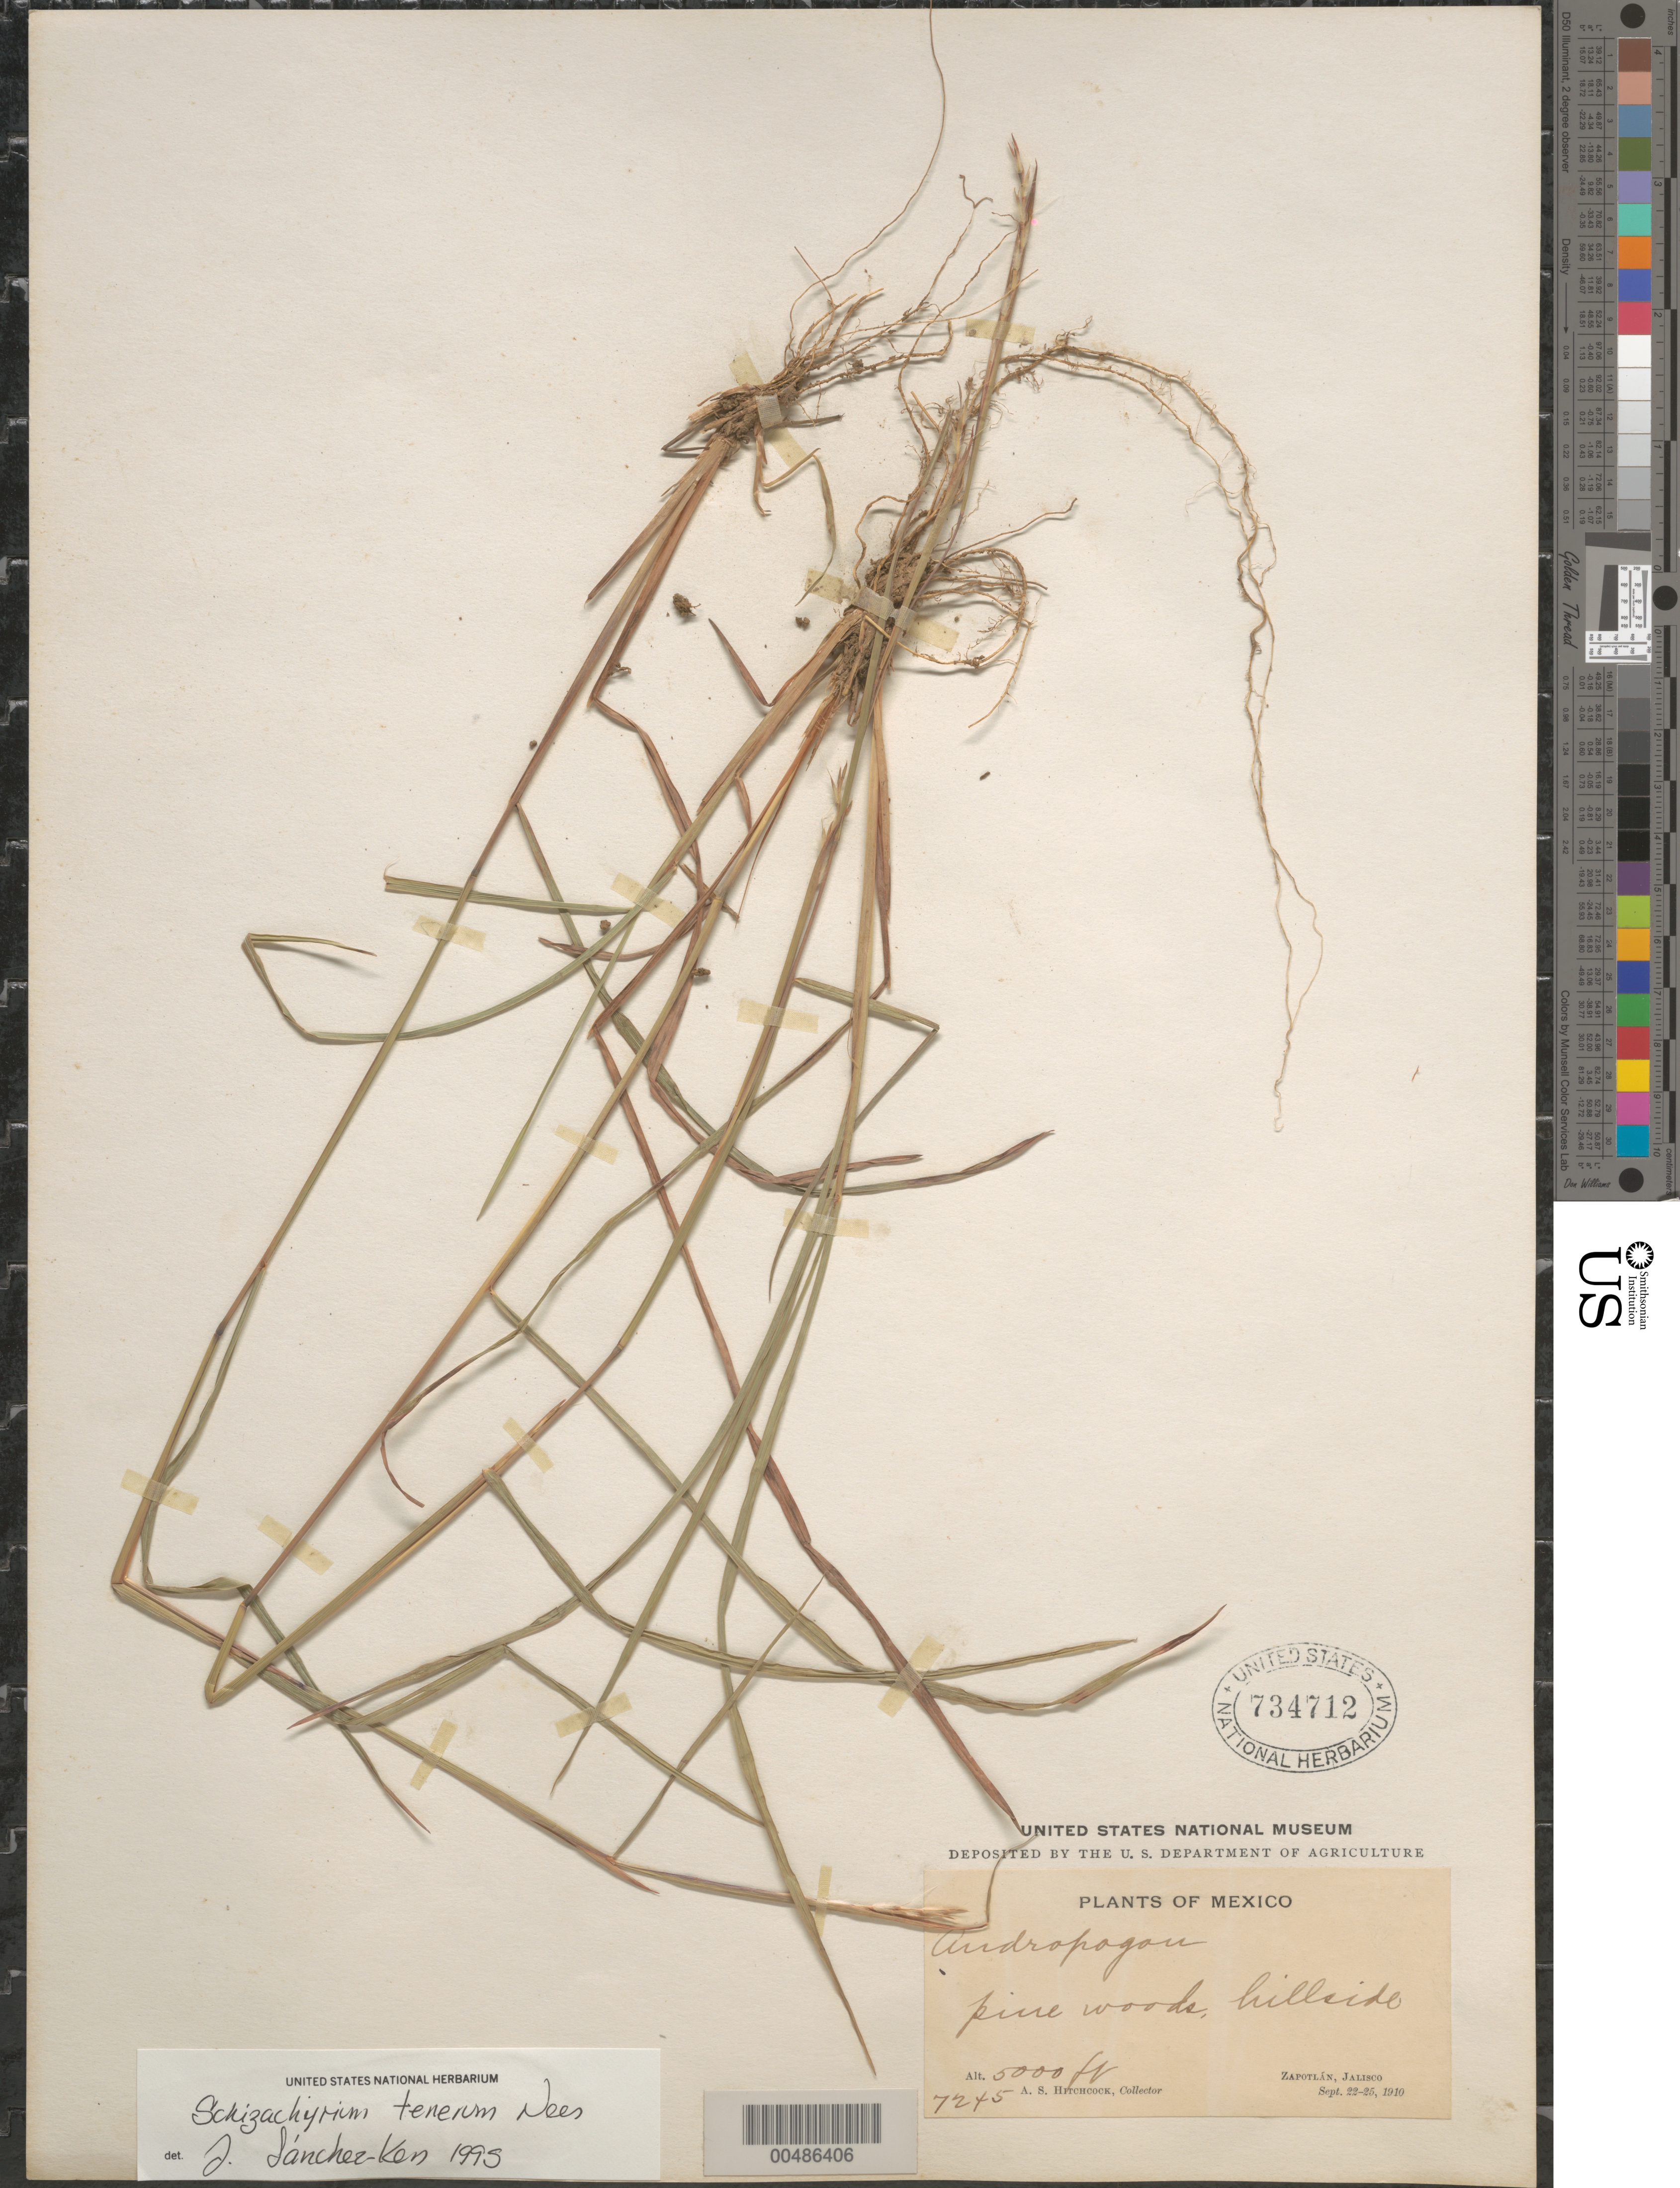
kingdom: Plantae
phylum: Tracheophyta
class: Liliopsida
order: Poales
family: Poaceae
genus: Schizachyrium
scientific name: Schizachyrium tenerum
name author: Nees in Mart.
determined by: Sánchez-Ken, J. G.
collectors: A. S. Hitchcock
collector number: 7245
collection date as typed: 22 Sep 1910 to 25 Sep 1910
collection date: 1910-09-22/1910-09-25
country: Mexico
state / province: Jalisco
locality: Zapotlán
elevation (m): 1524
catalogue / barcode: US 734712